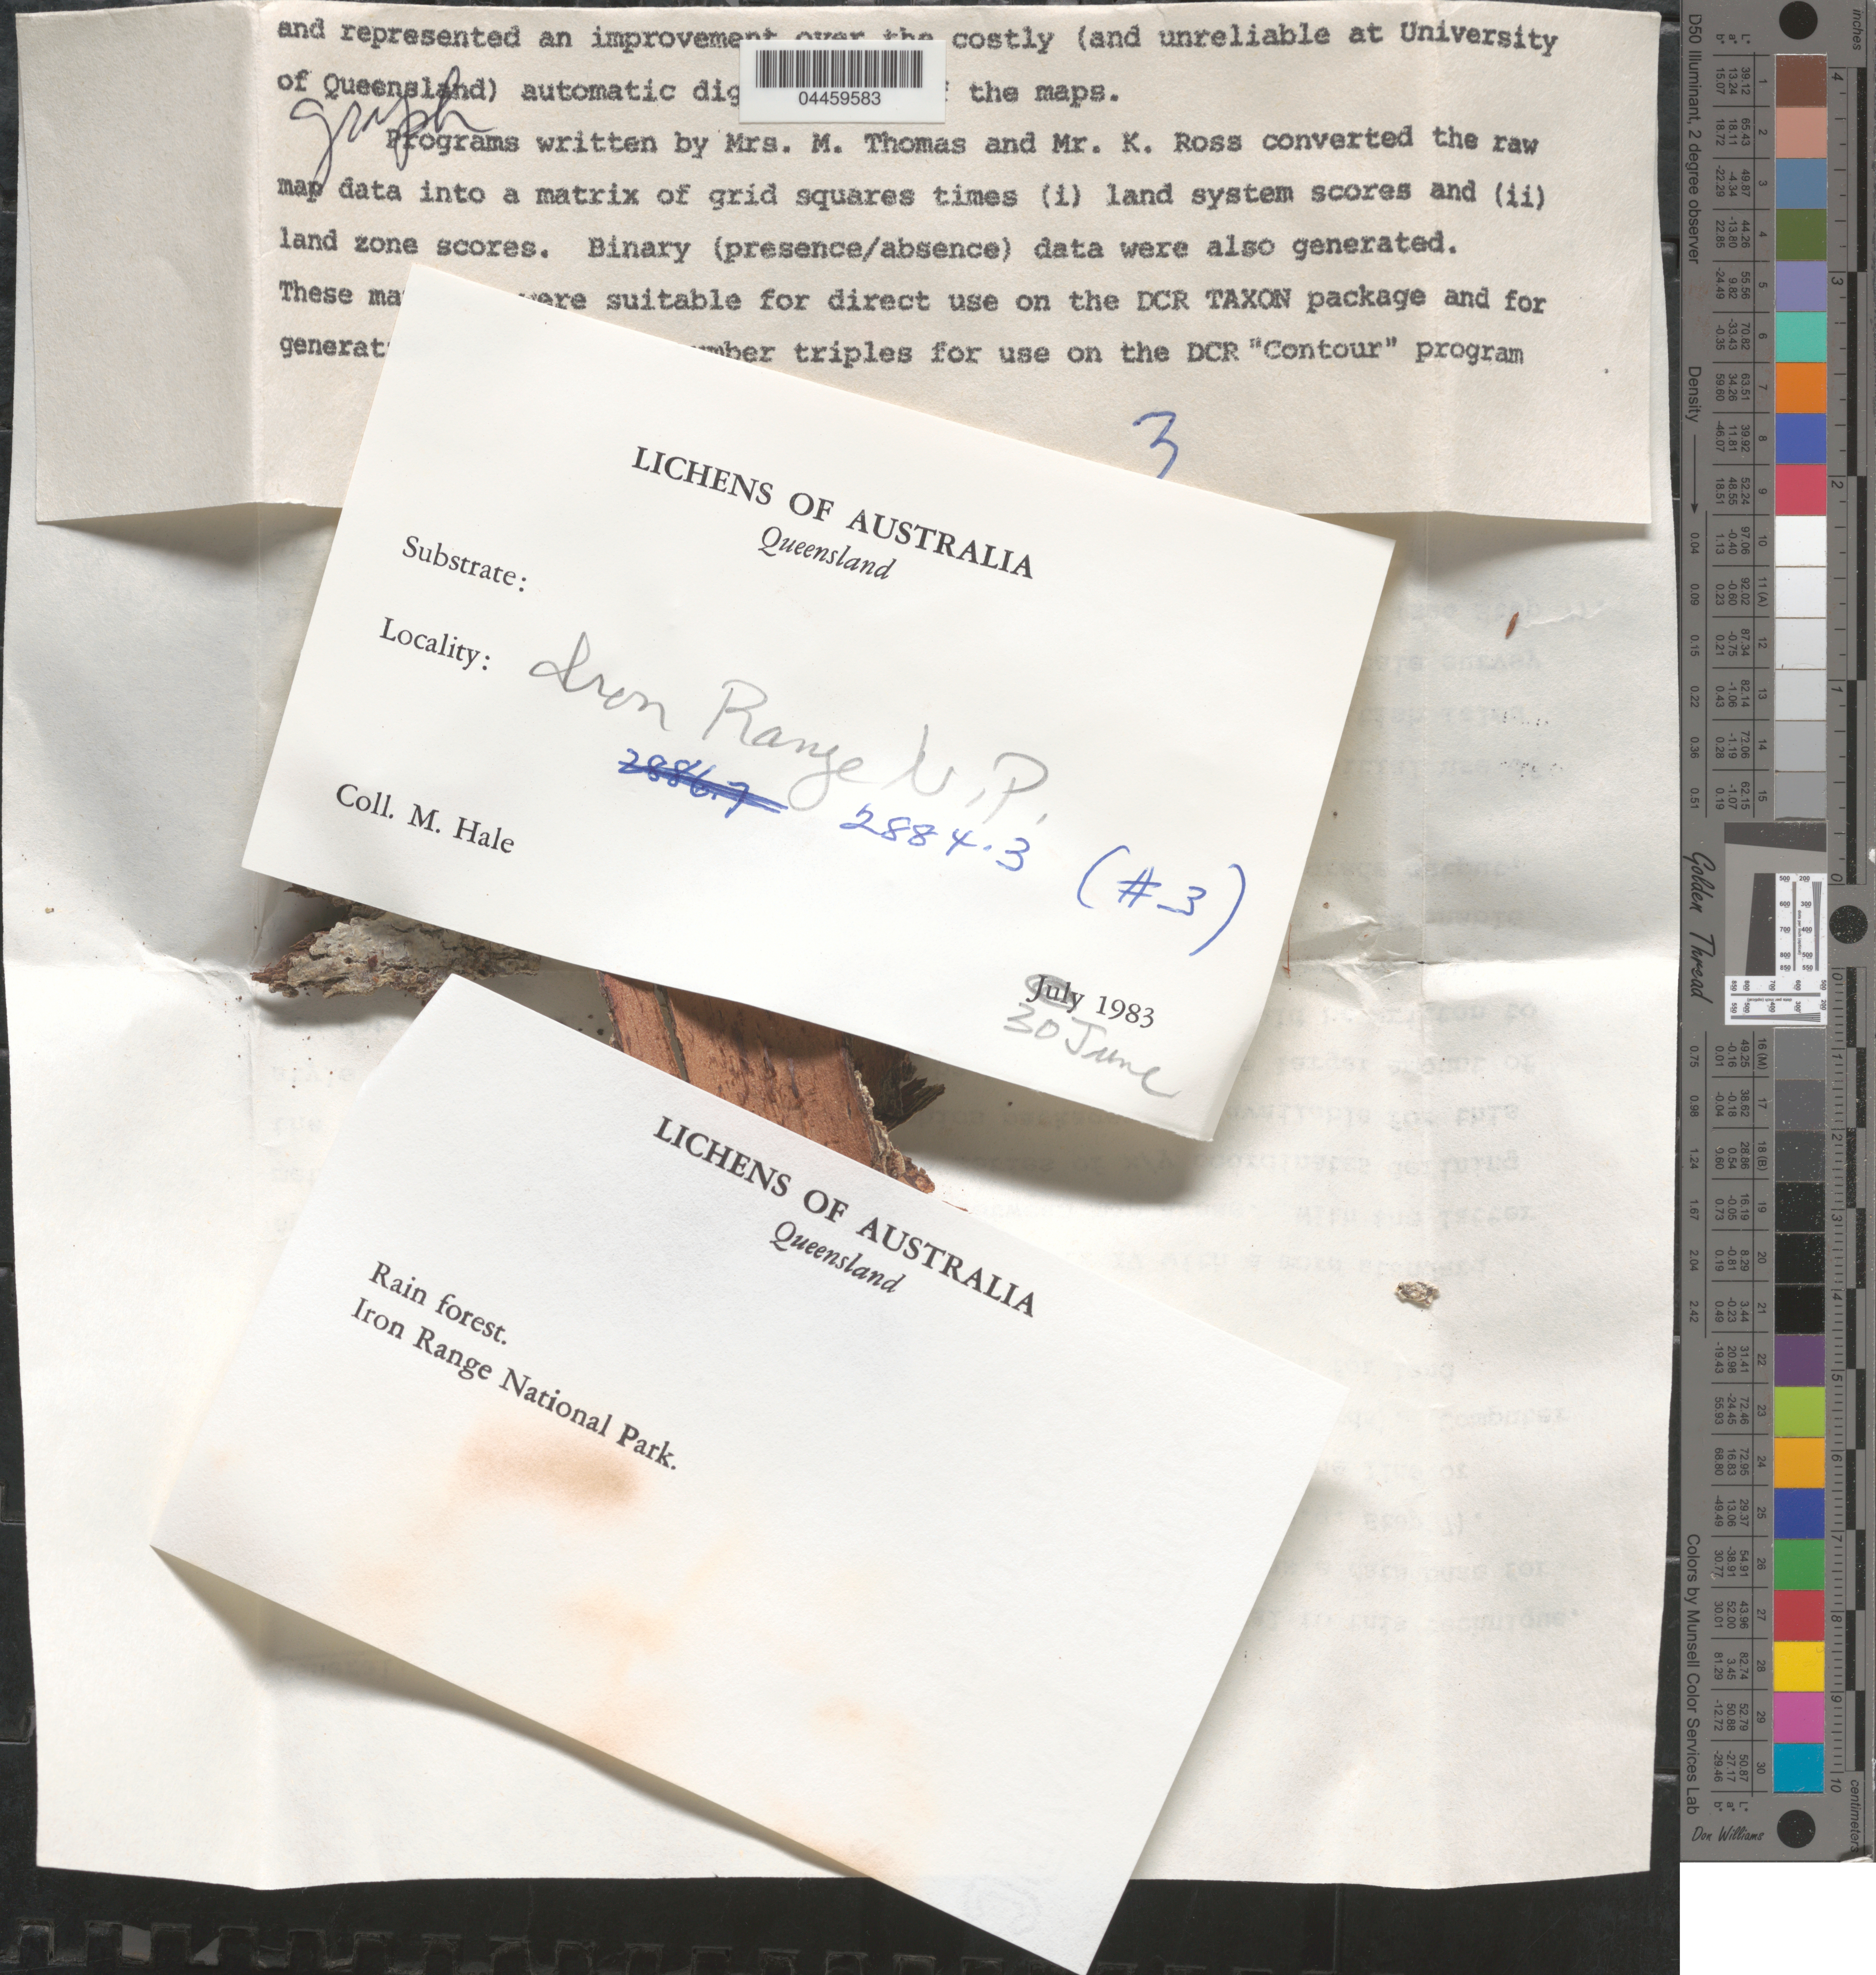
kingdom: Fungi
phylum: Ascomycota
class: Lecanoromycetes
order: Ostropales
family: Graphidaceae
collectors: M. Hale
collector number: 28843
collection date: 1983-06-30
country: Australia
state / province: Queensland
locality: Iron Range National Park.